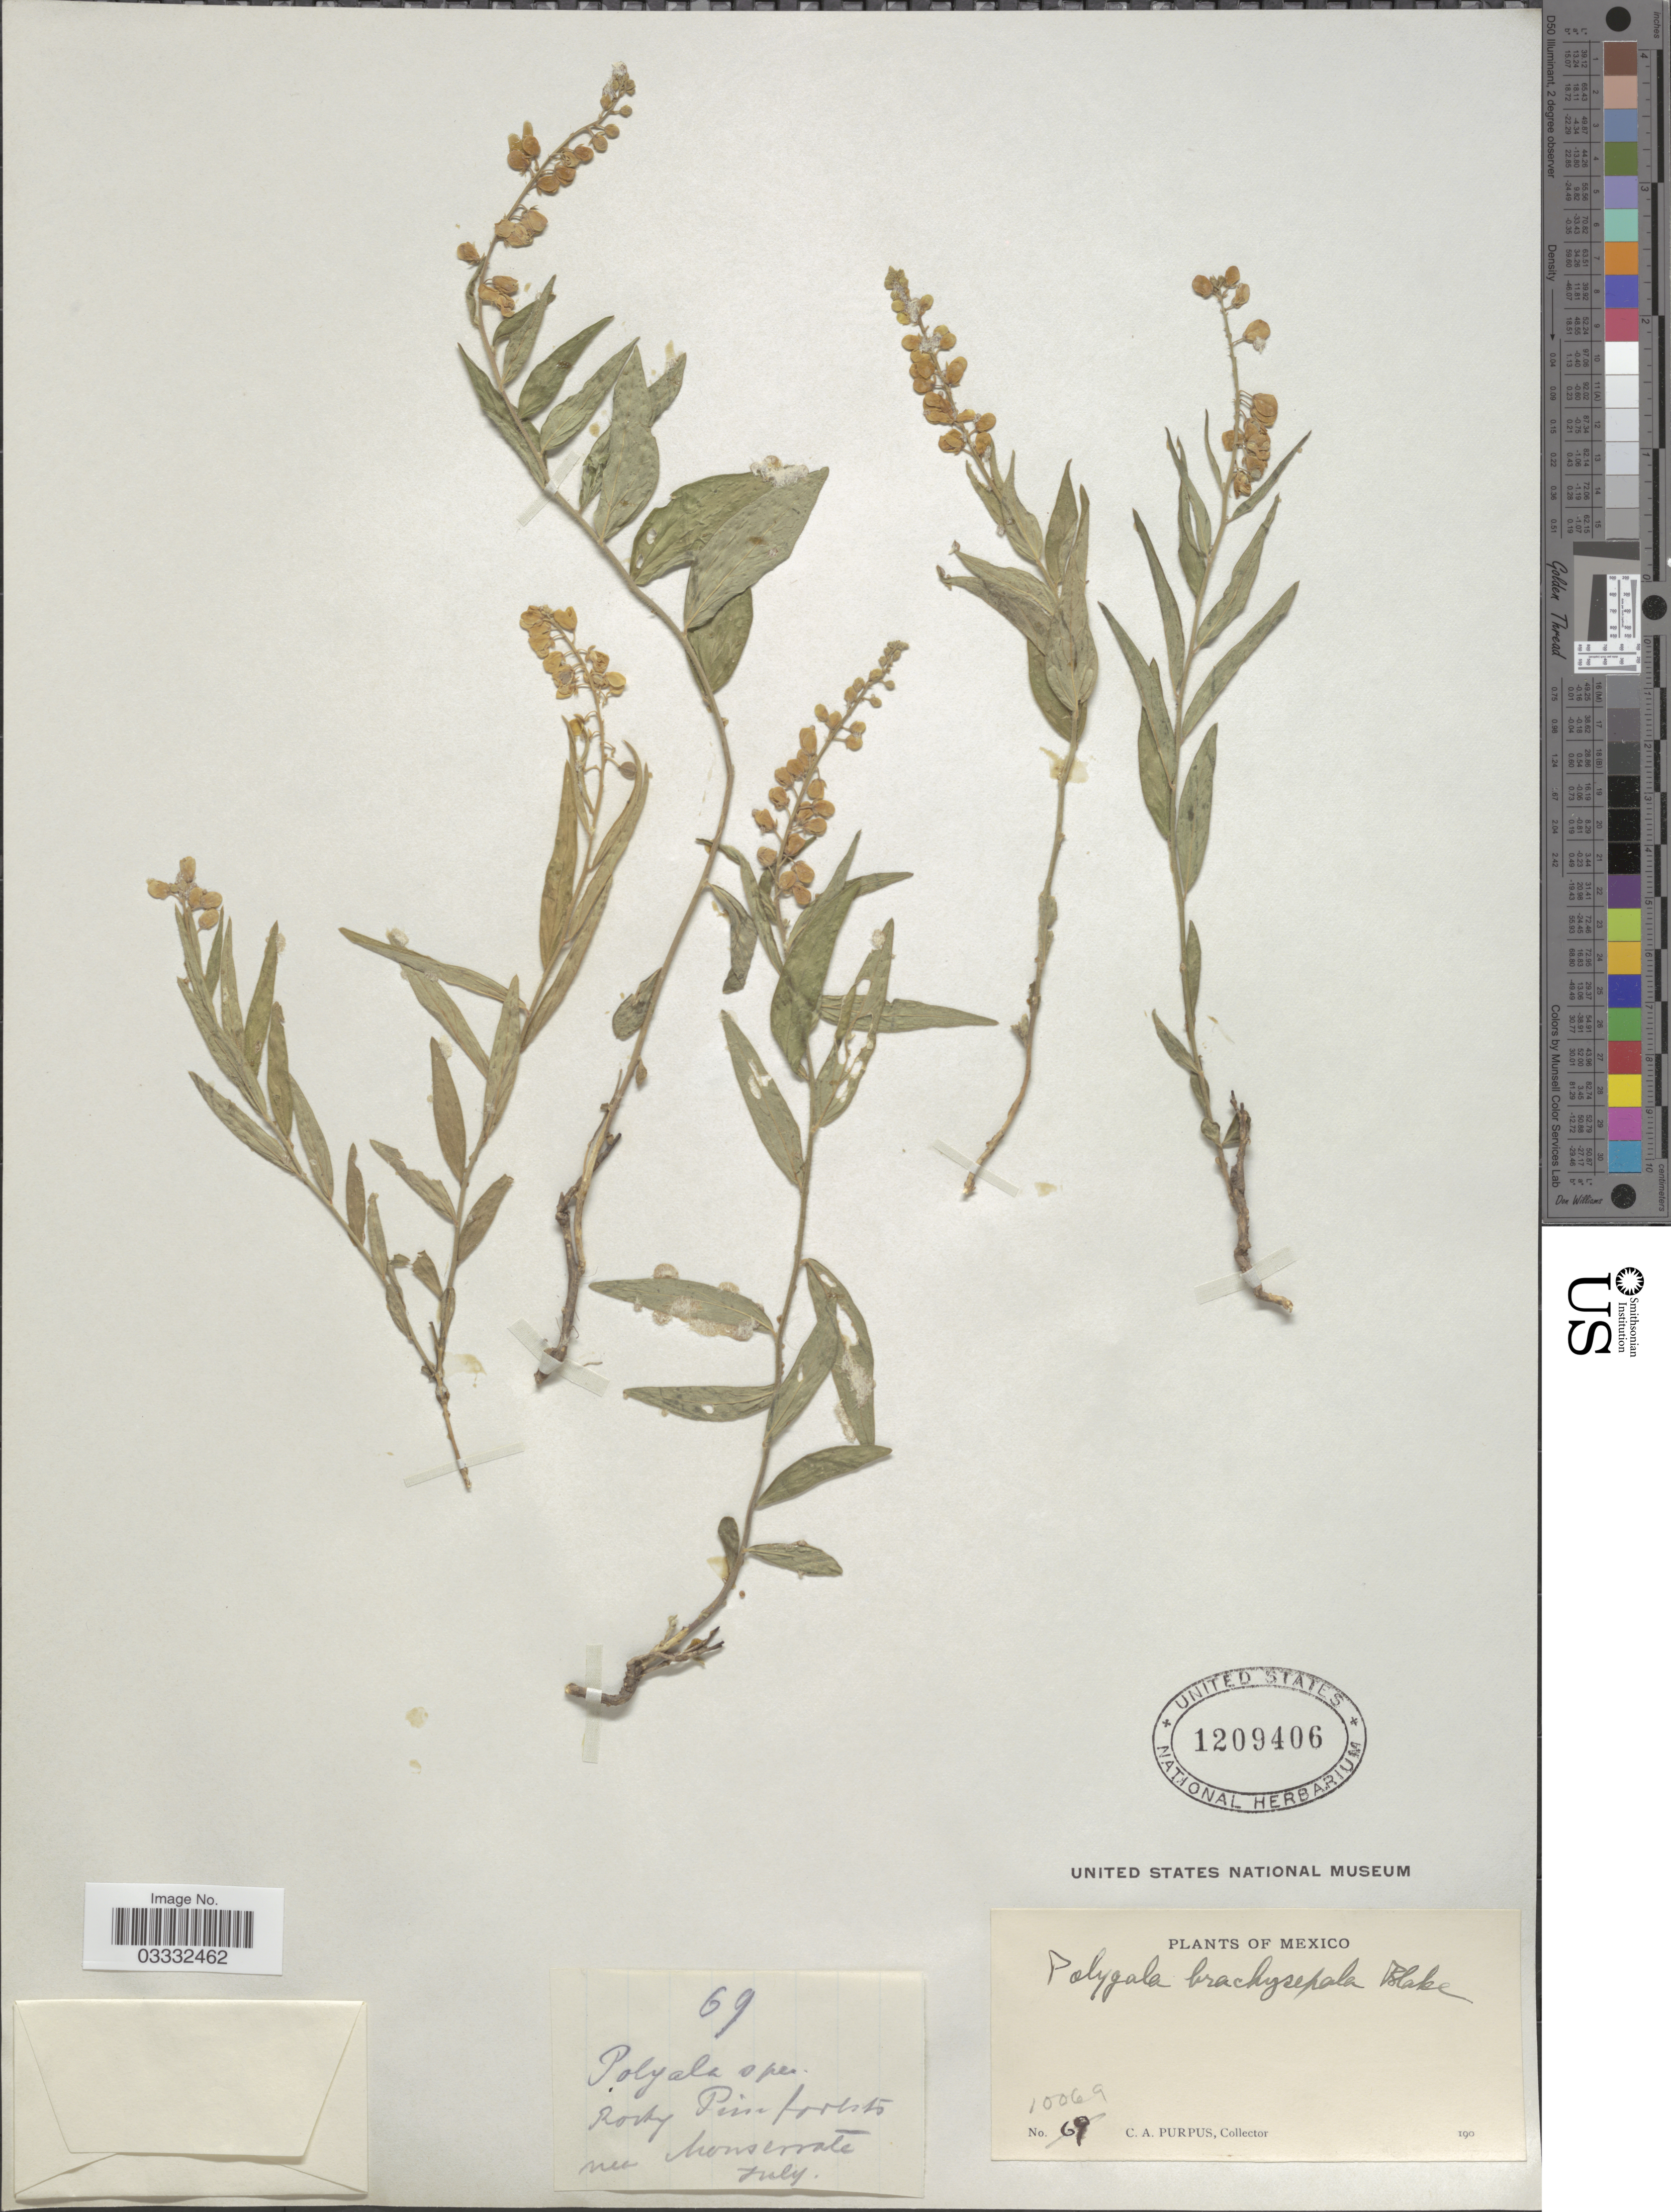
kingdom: Plantae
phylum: Tracheophyta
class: Magnoliopsida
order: Fabales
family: Polygalaceae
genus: Polygala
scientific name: Polygala brachysepala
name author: S.F. Blake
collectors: C. A. Purpus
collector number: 69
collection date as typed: July 190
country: Mexico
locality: Near Monserrate.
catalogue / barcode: US 1209406